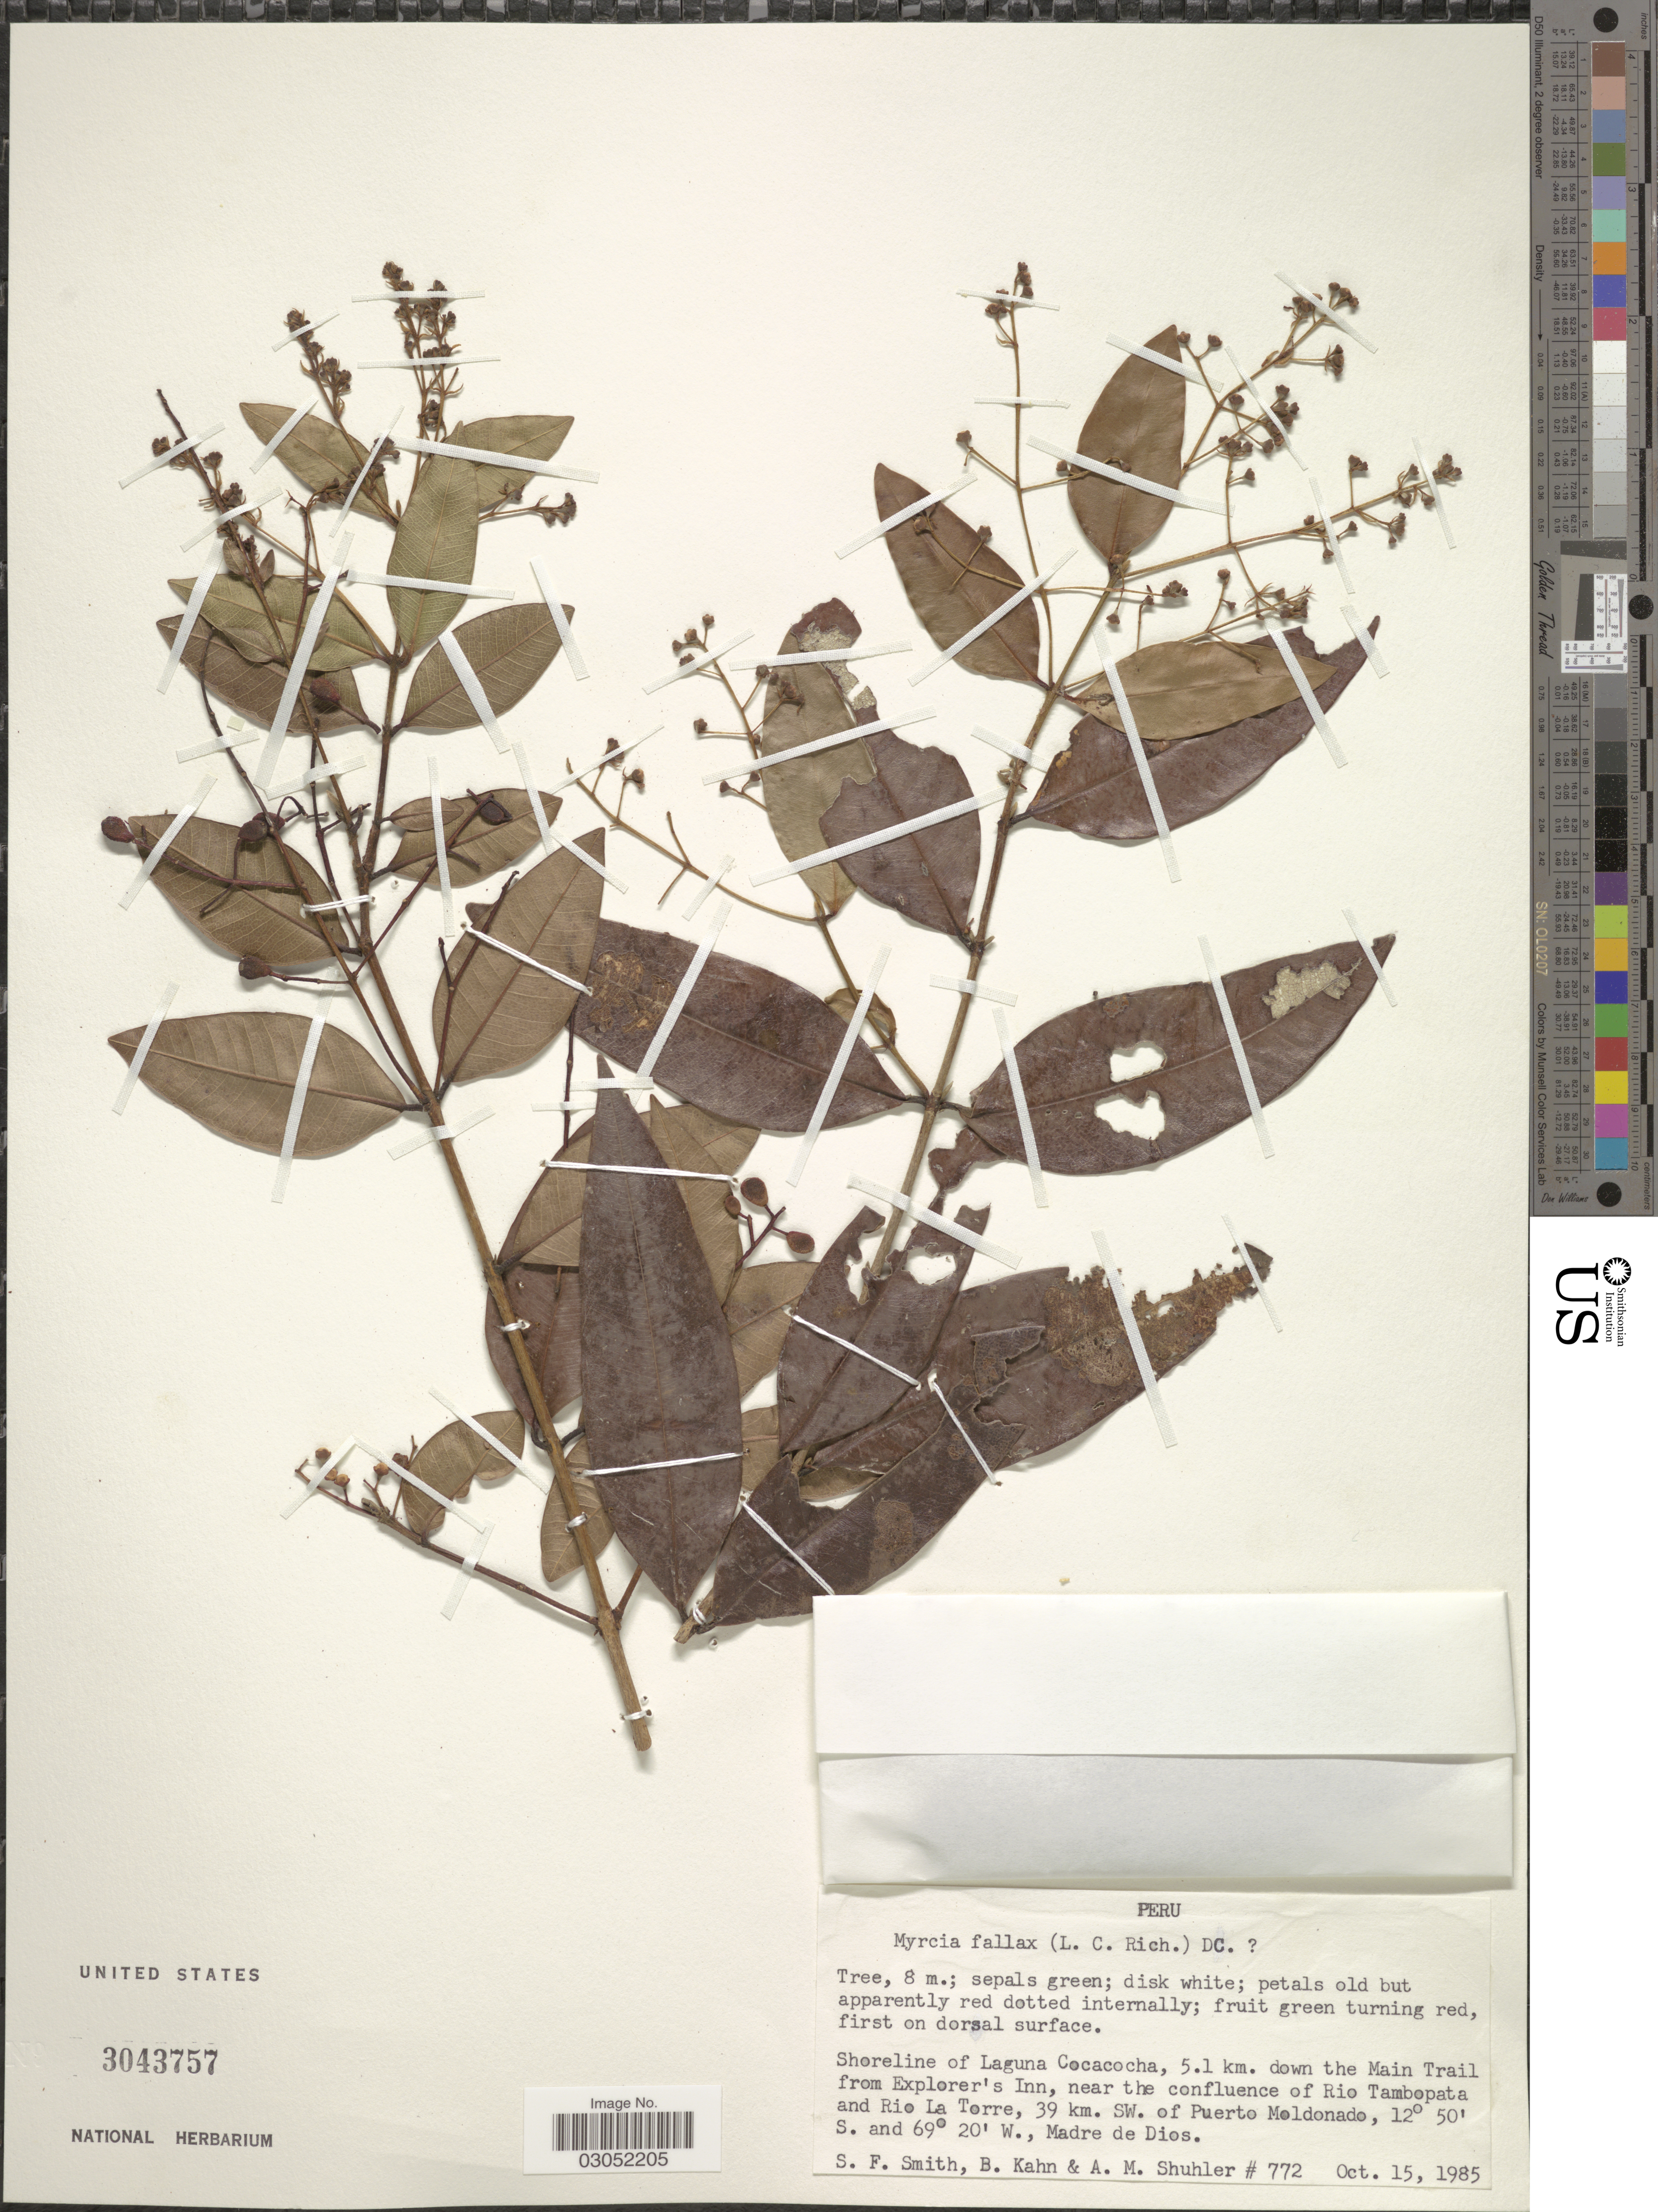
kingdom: Plantae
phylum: Tracheophyta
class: Magnoliopsida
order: Myrtales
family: Myrtaceae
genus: Myrcia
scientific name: Myrcia fallax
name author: (Rich.) DC.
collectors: S.F. Smith, B. Kahn & A. Shuhler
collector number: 772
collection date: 1985-10-15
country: Peru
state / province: Madre de Dios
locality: Shoreline of Laguna Cocacocha, 5.1 km. down the Main Trail from Explorer's Inn, near the confluence of Rio Tambopata and Rio La Torre, 39 km. SW. of Puerto Moldonado.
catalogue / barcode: US 3043757